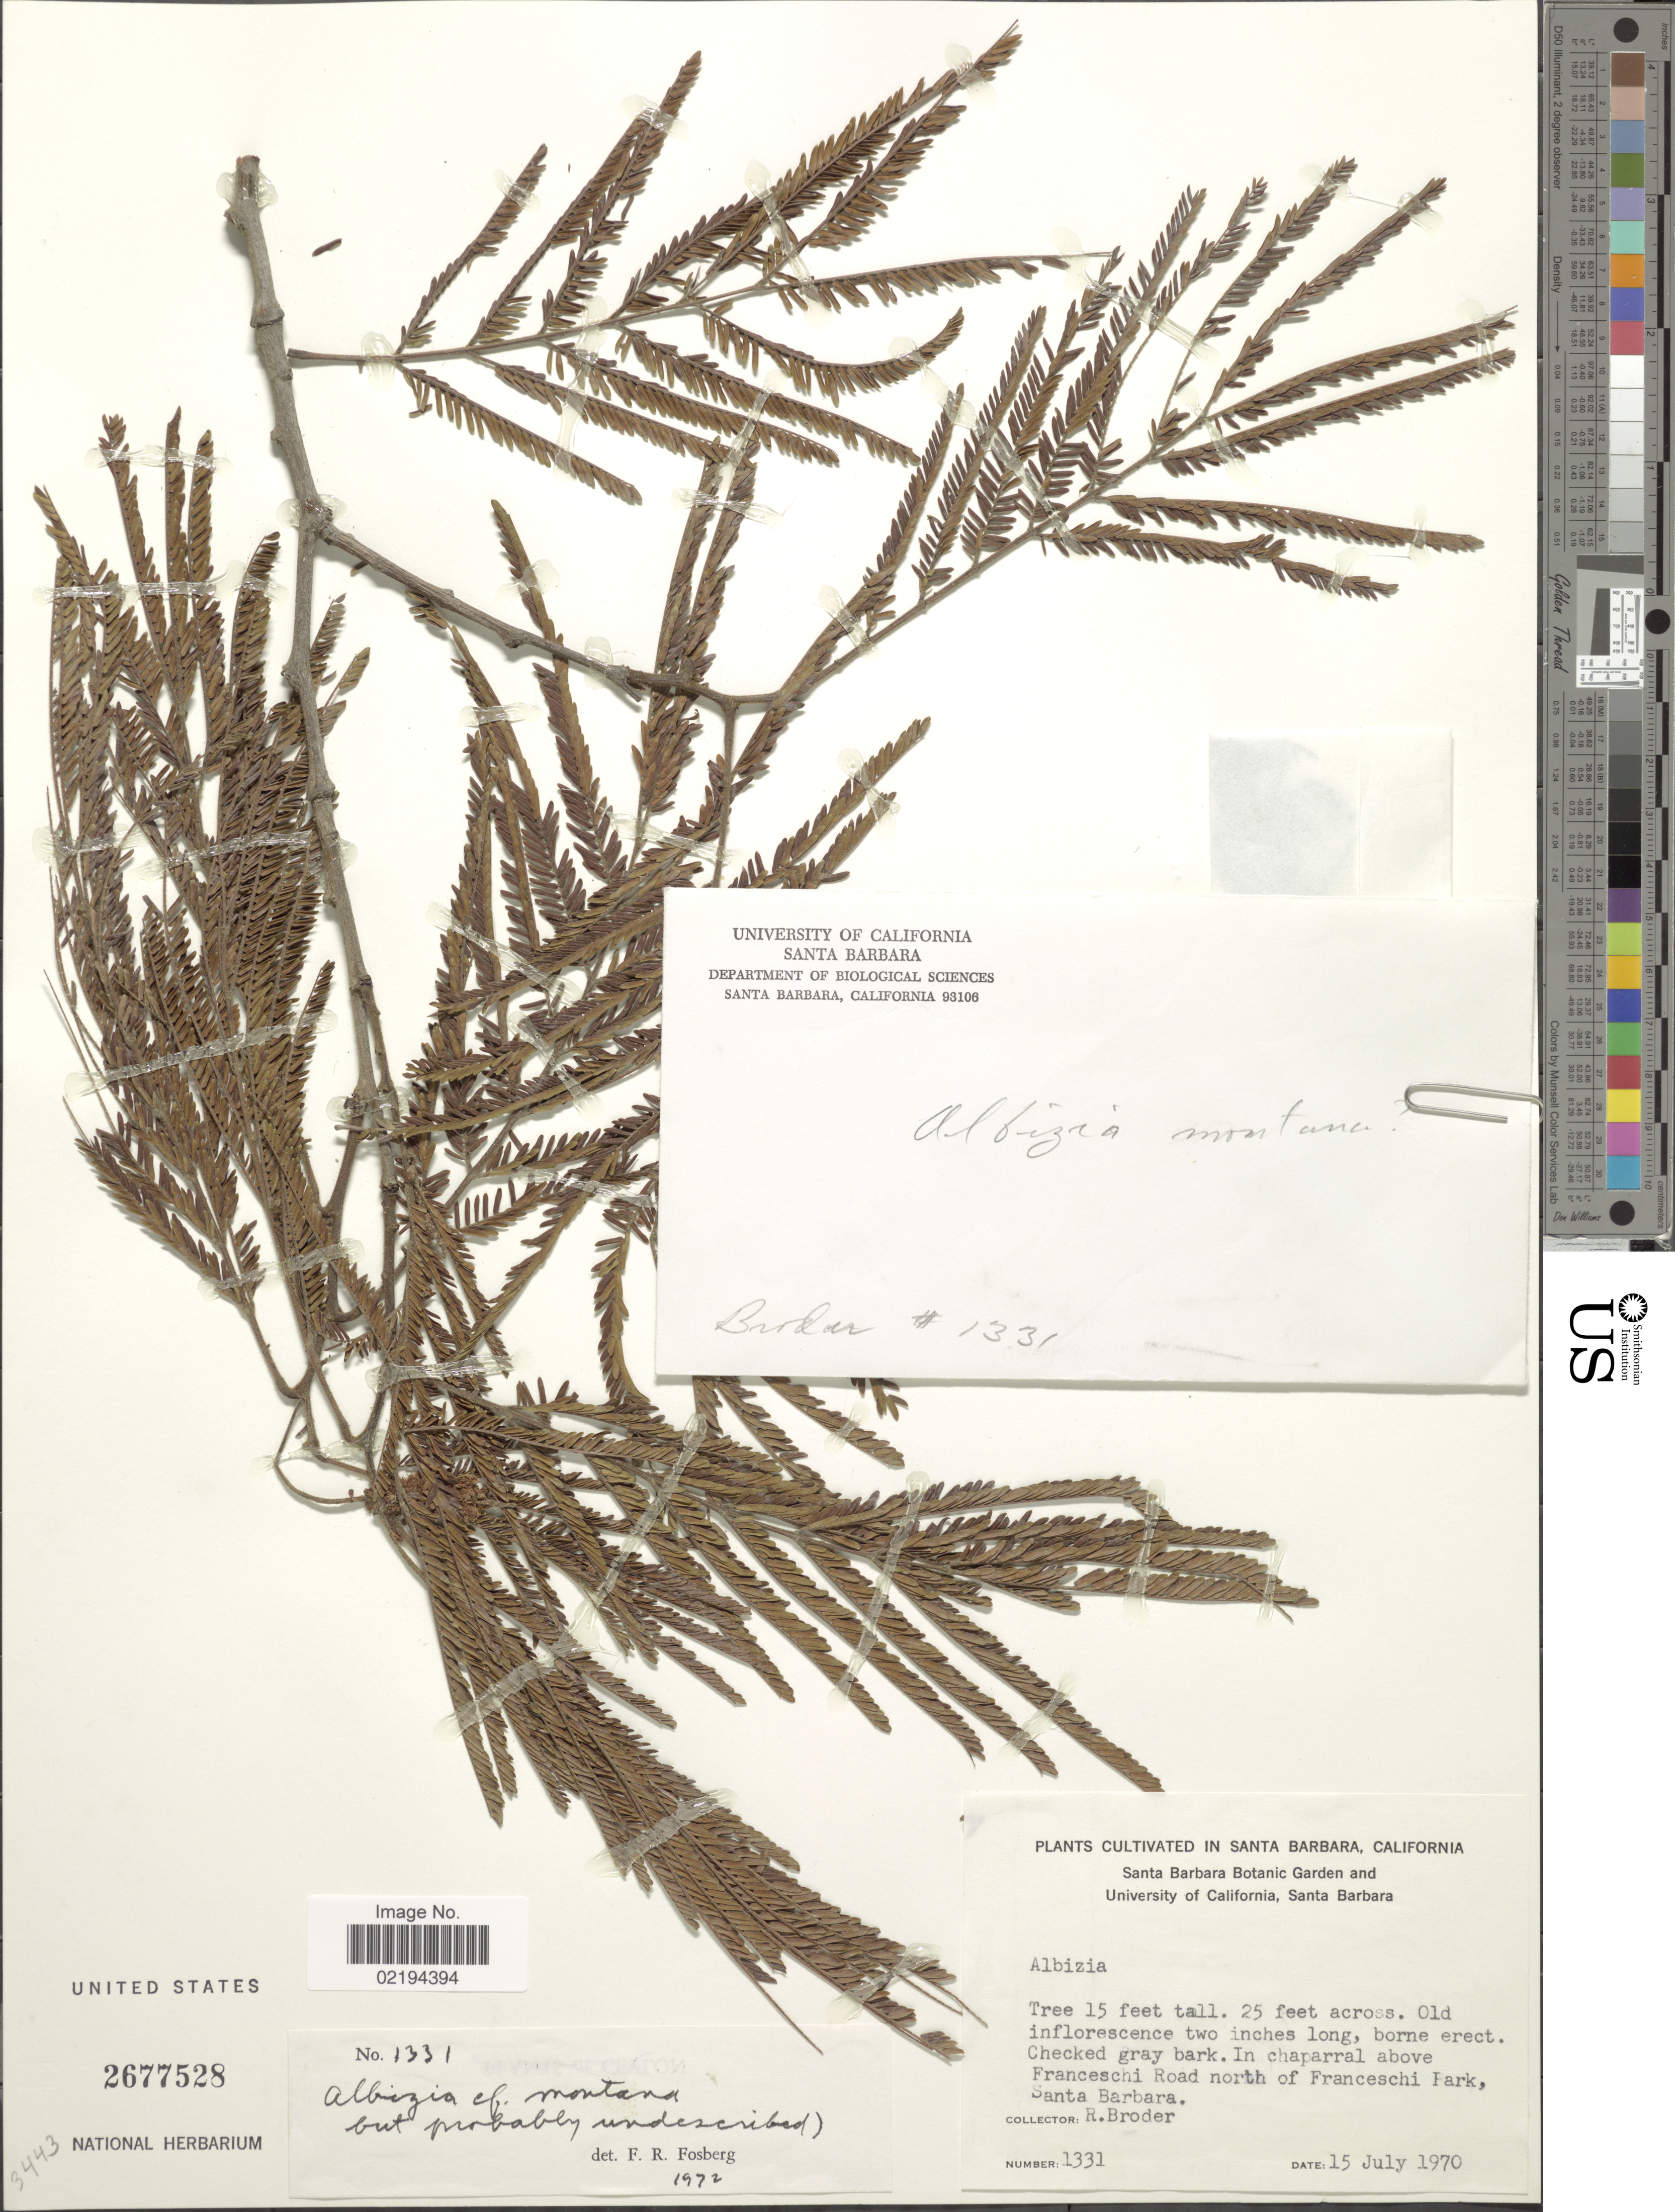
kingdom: Plantae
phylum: Tracheophyta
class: Magnoliopsida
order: Fabales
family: Fabaceae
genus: Albizia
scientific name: Albizia sp.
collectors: R. Broder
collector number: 1331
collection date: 1970-07-15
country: United States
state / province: California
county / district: Santa Barbara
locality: Cultivated in Santa Barbara, in chaparral above Franceschi Road north of Franceschi Park.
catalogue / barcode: US 2677528